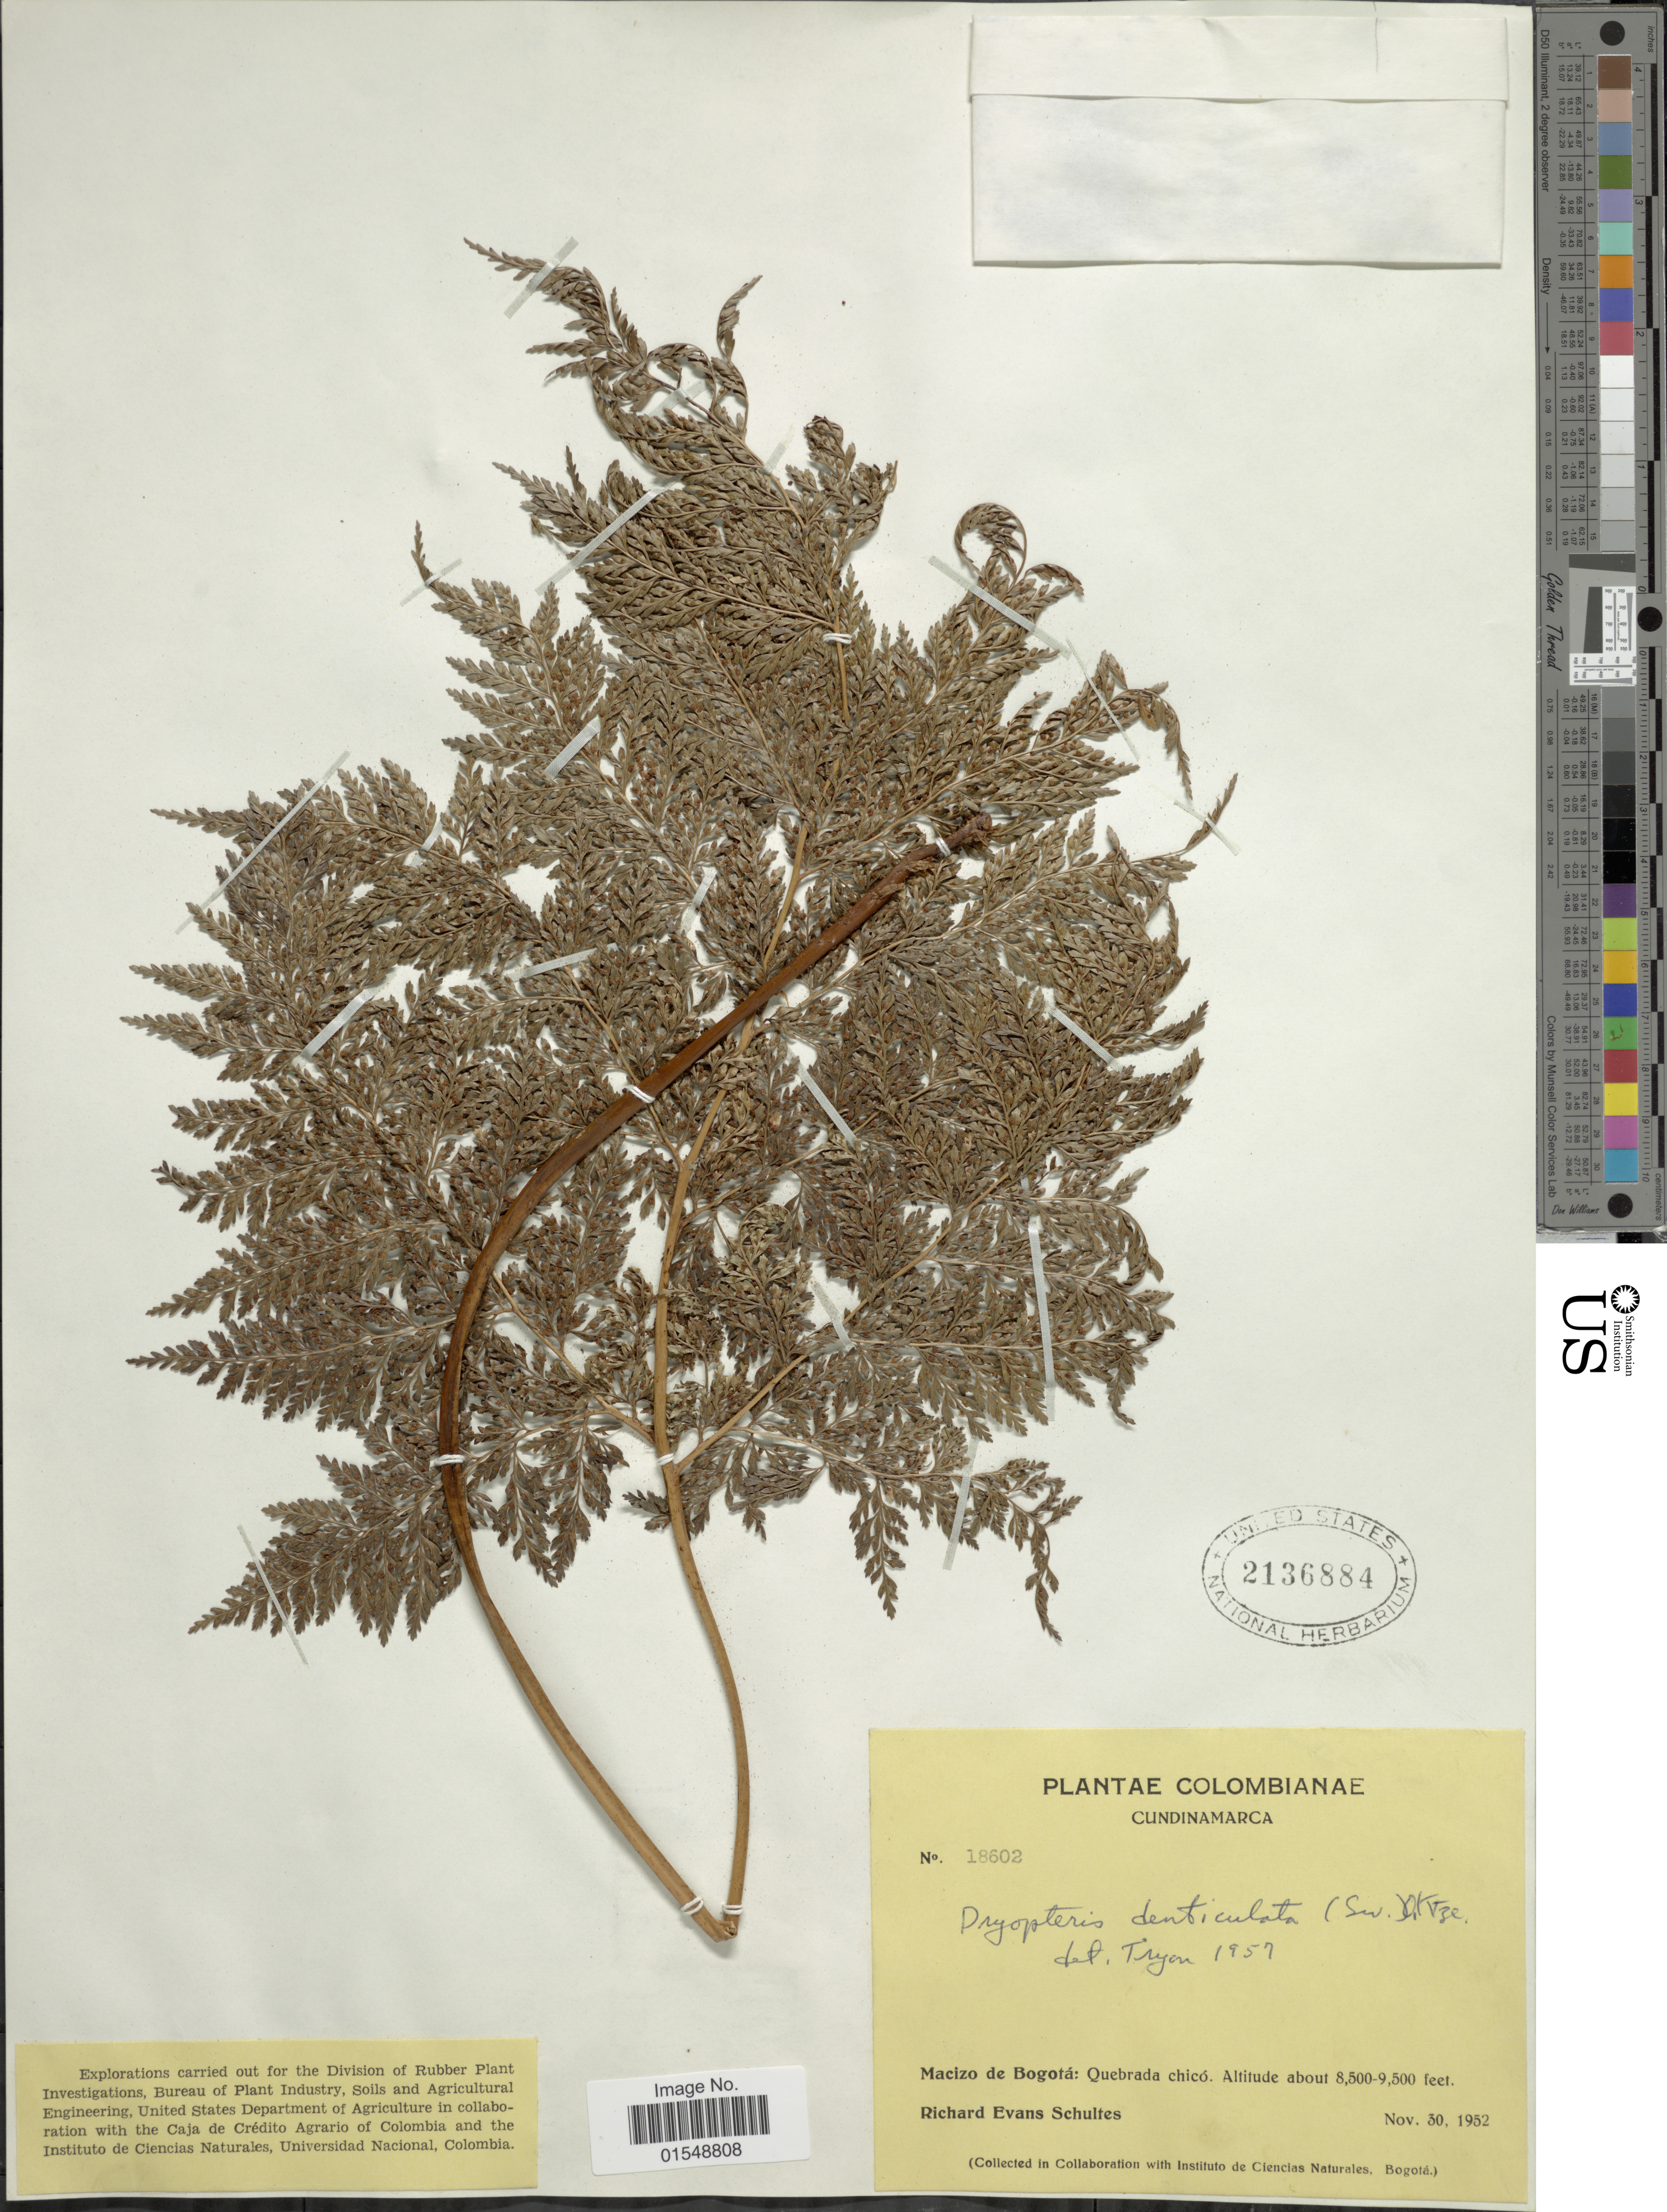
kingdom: Plantae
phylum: Tracheophyta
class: Polypodiopsida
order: Polypodiales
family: Dryopteridaceae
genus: Arachniodes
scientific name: Arachniodes denticulata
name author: (Sw.) Ching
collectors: R. E. Schultes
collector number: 18602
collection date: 1952-11-30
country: Colombia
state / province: Cundinamarca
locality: Macizo de Bogotá: Quebrada chicó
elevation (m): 2591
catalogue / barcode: US 2136884